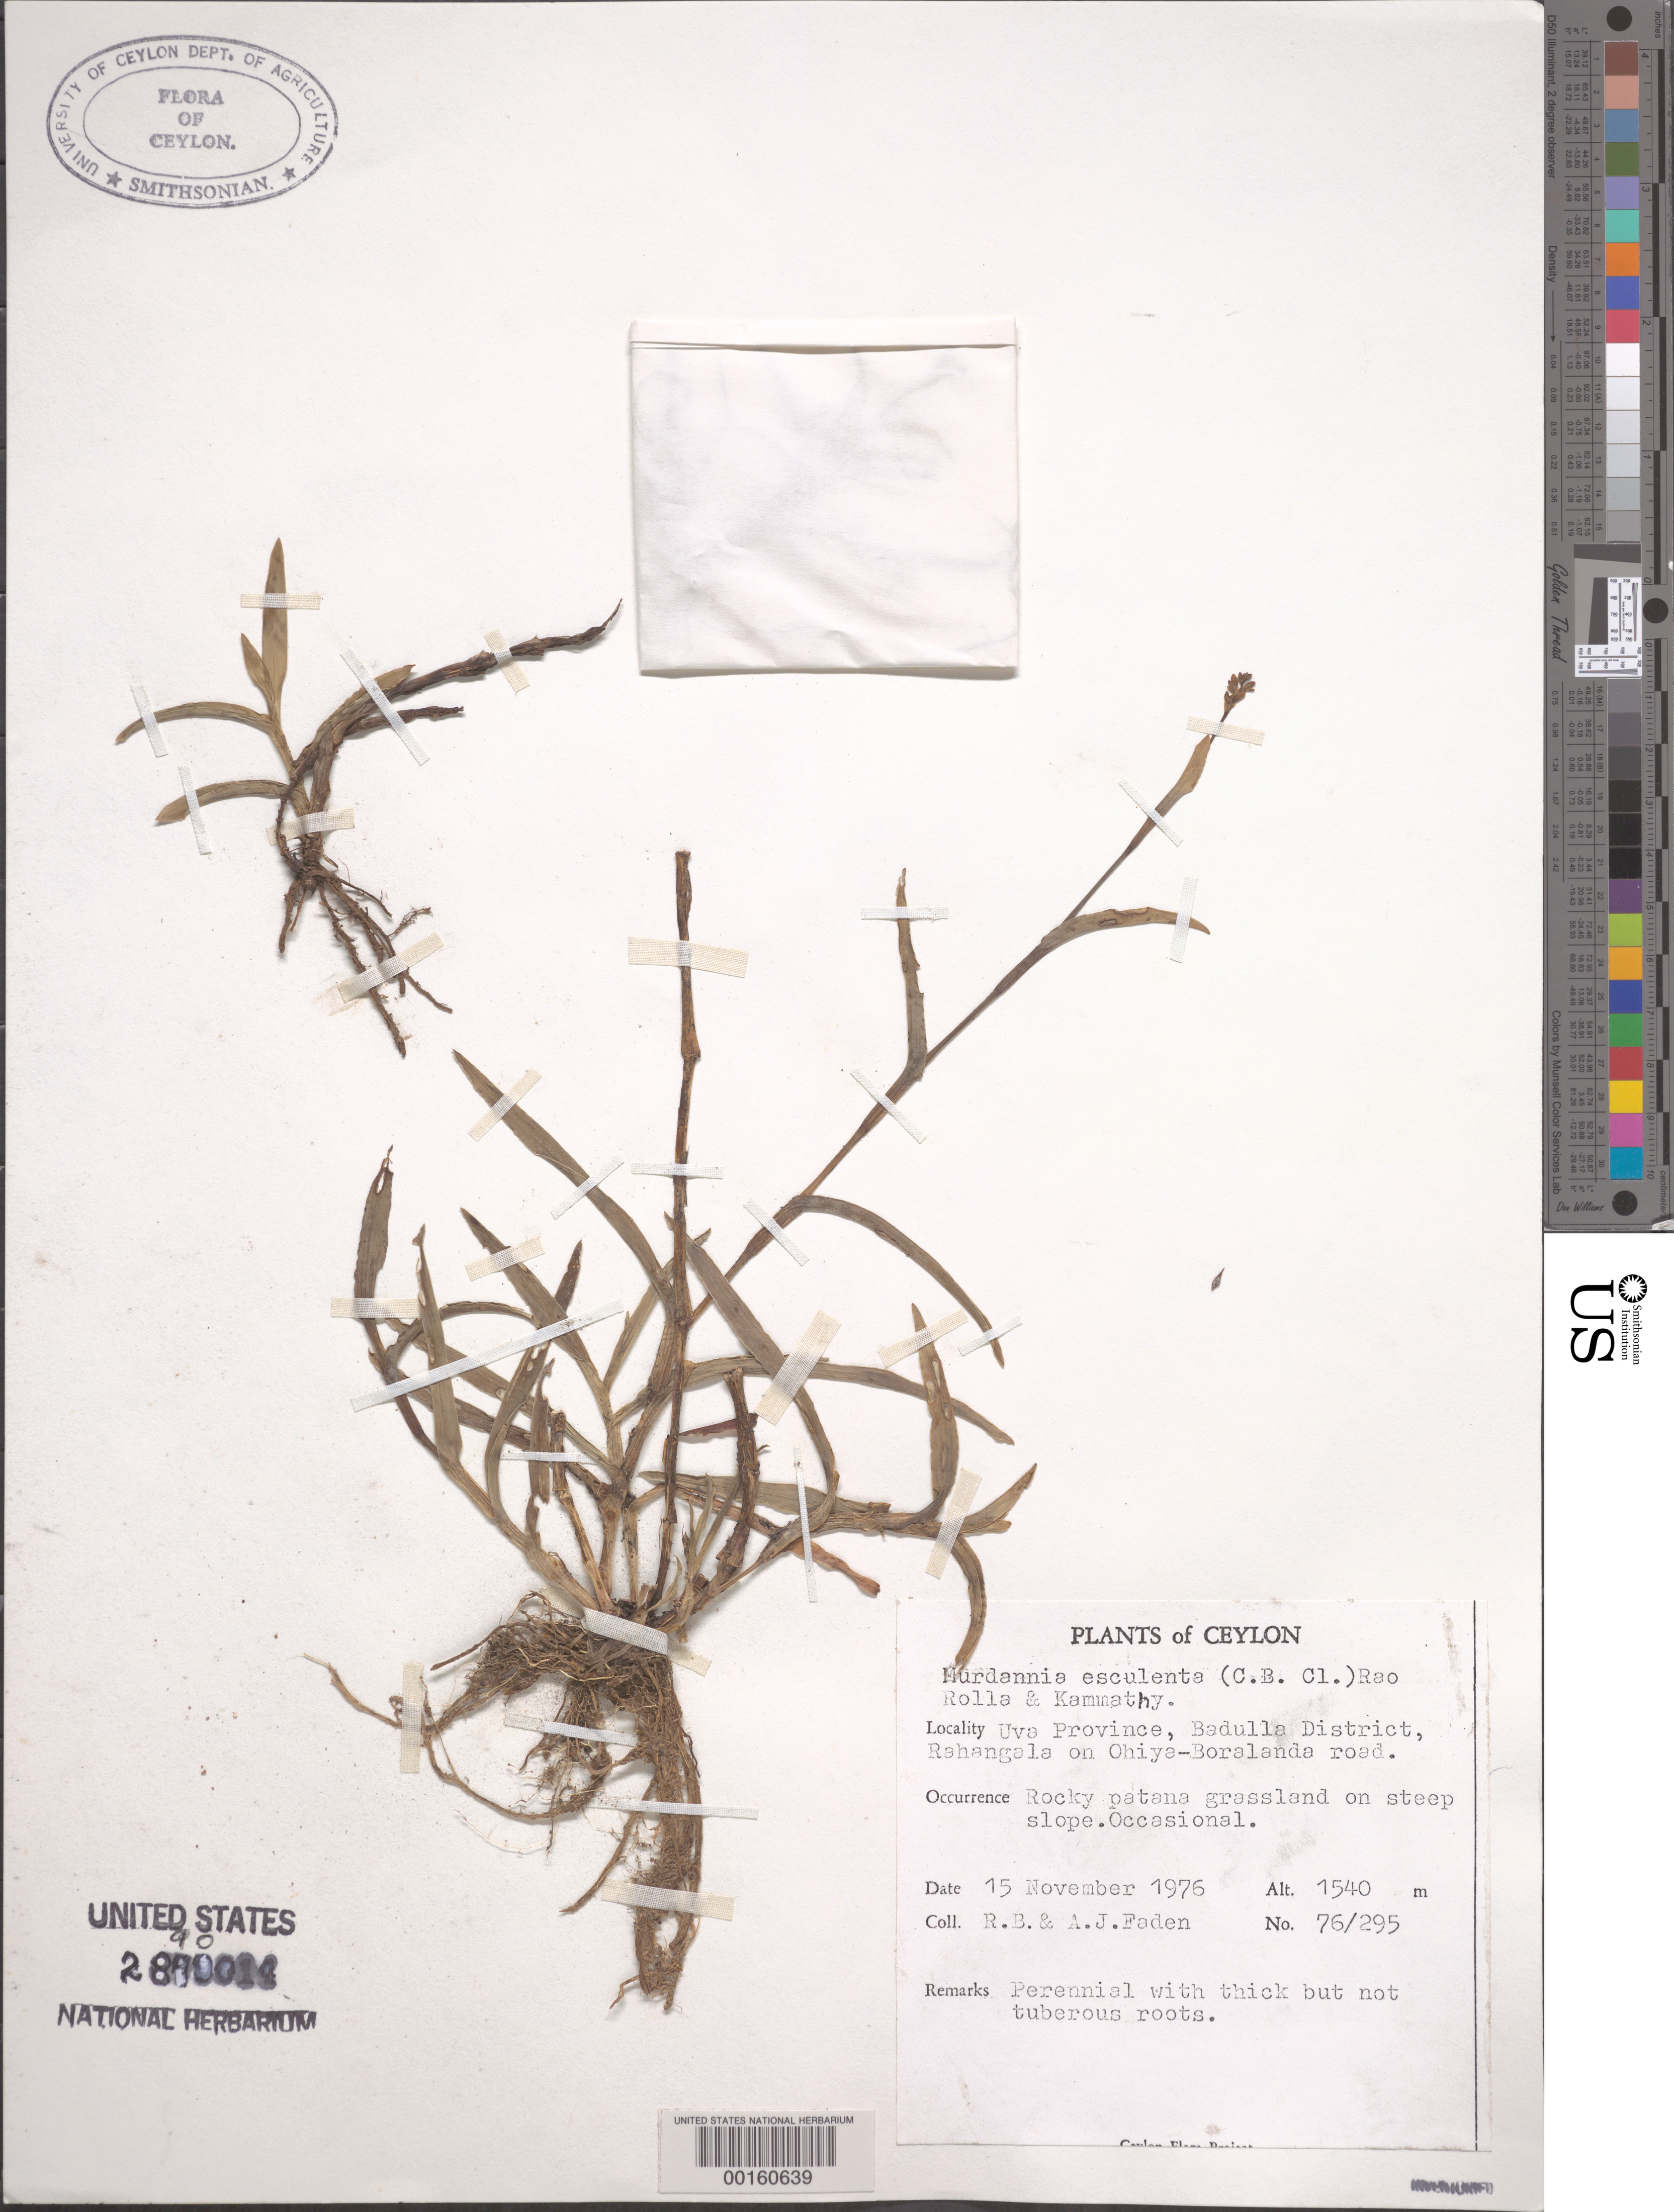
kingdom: Plantae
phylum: Tracheophyta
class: Liliopsida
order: Commelinales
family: Commelinaceae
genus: Murdannia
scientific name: Murdannia esculenta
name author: (Wall. ex C.B. Clarke) Abeyw.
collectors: R. B. Faden & A. J. Faden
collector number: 76/295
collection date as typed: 15 Nov 1976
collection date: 1976-11-15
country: Sri Lanka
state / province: Uva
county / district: Badulla Dist.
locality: Rahangala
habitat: Rocky patana grassland; steep slope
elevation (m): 1540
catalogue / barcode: US 2890014